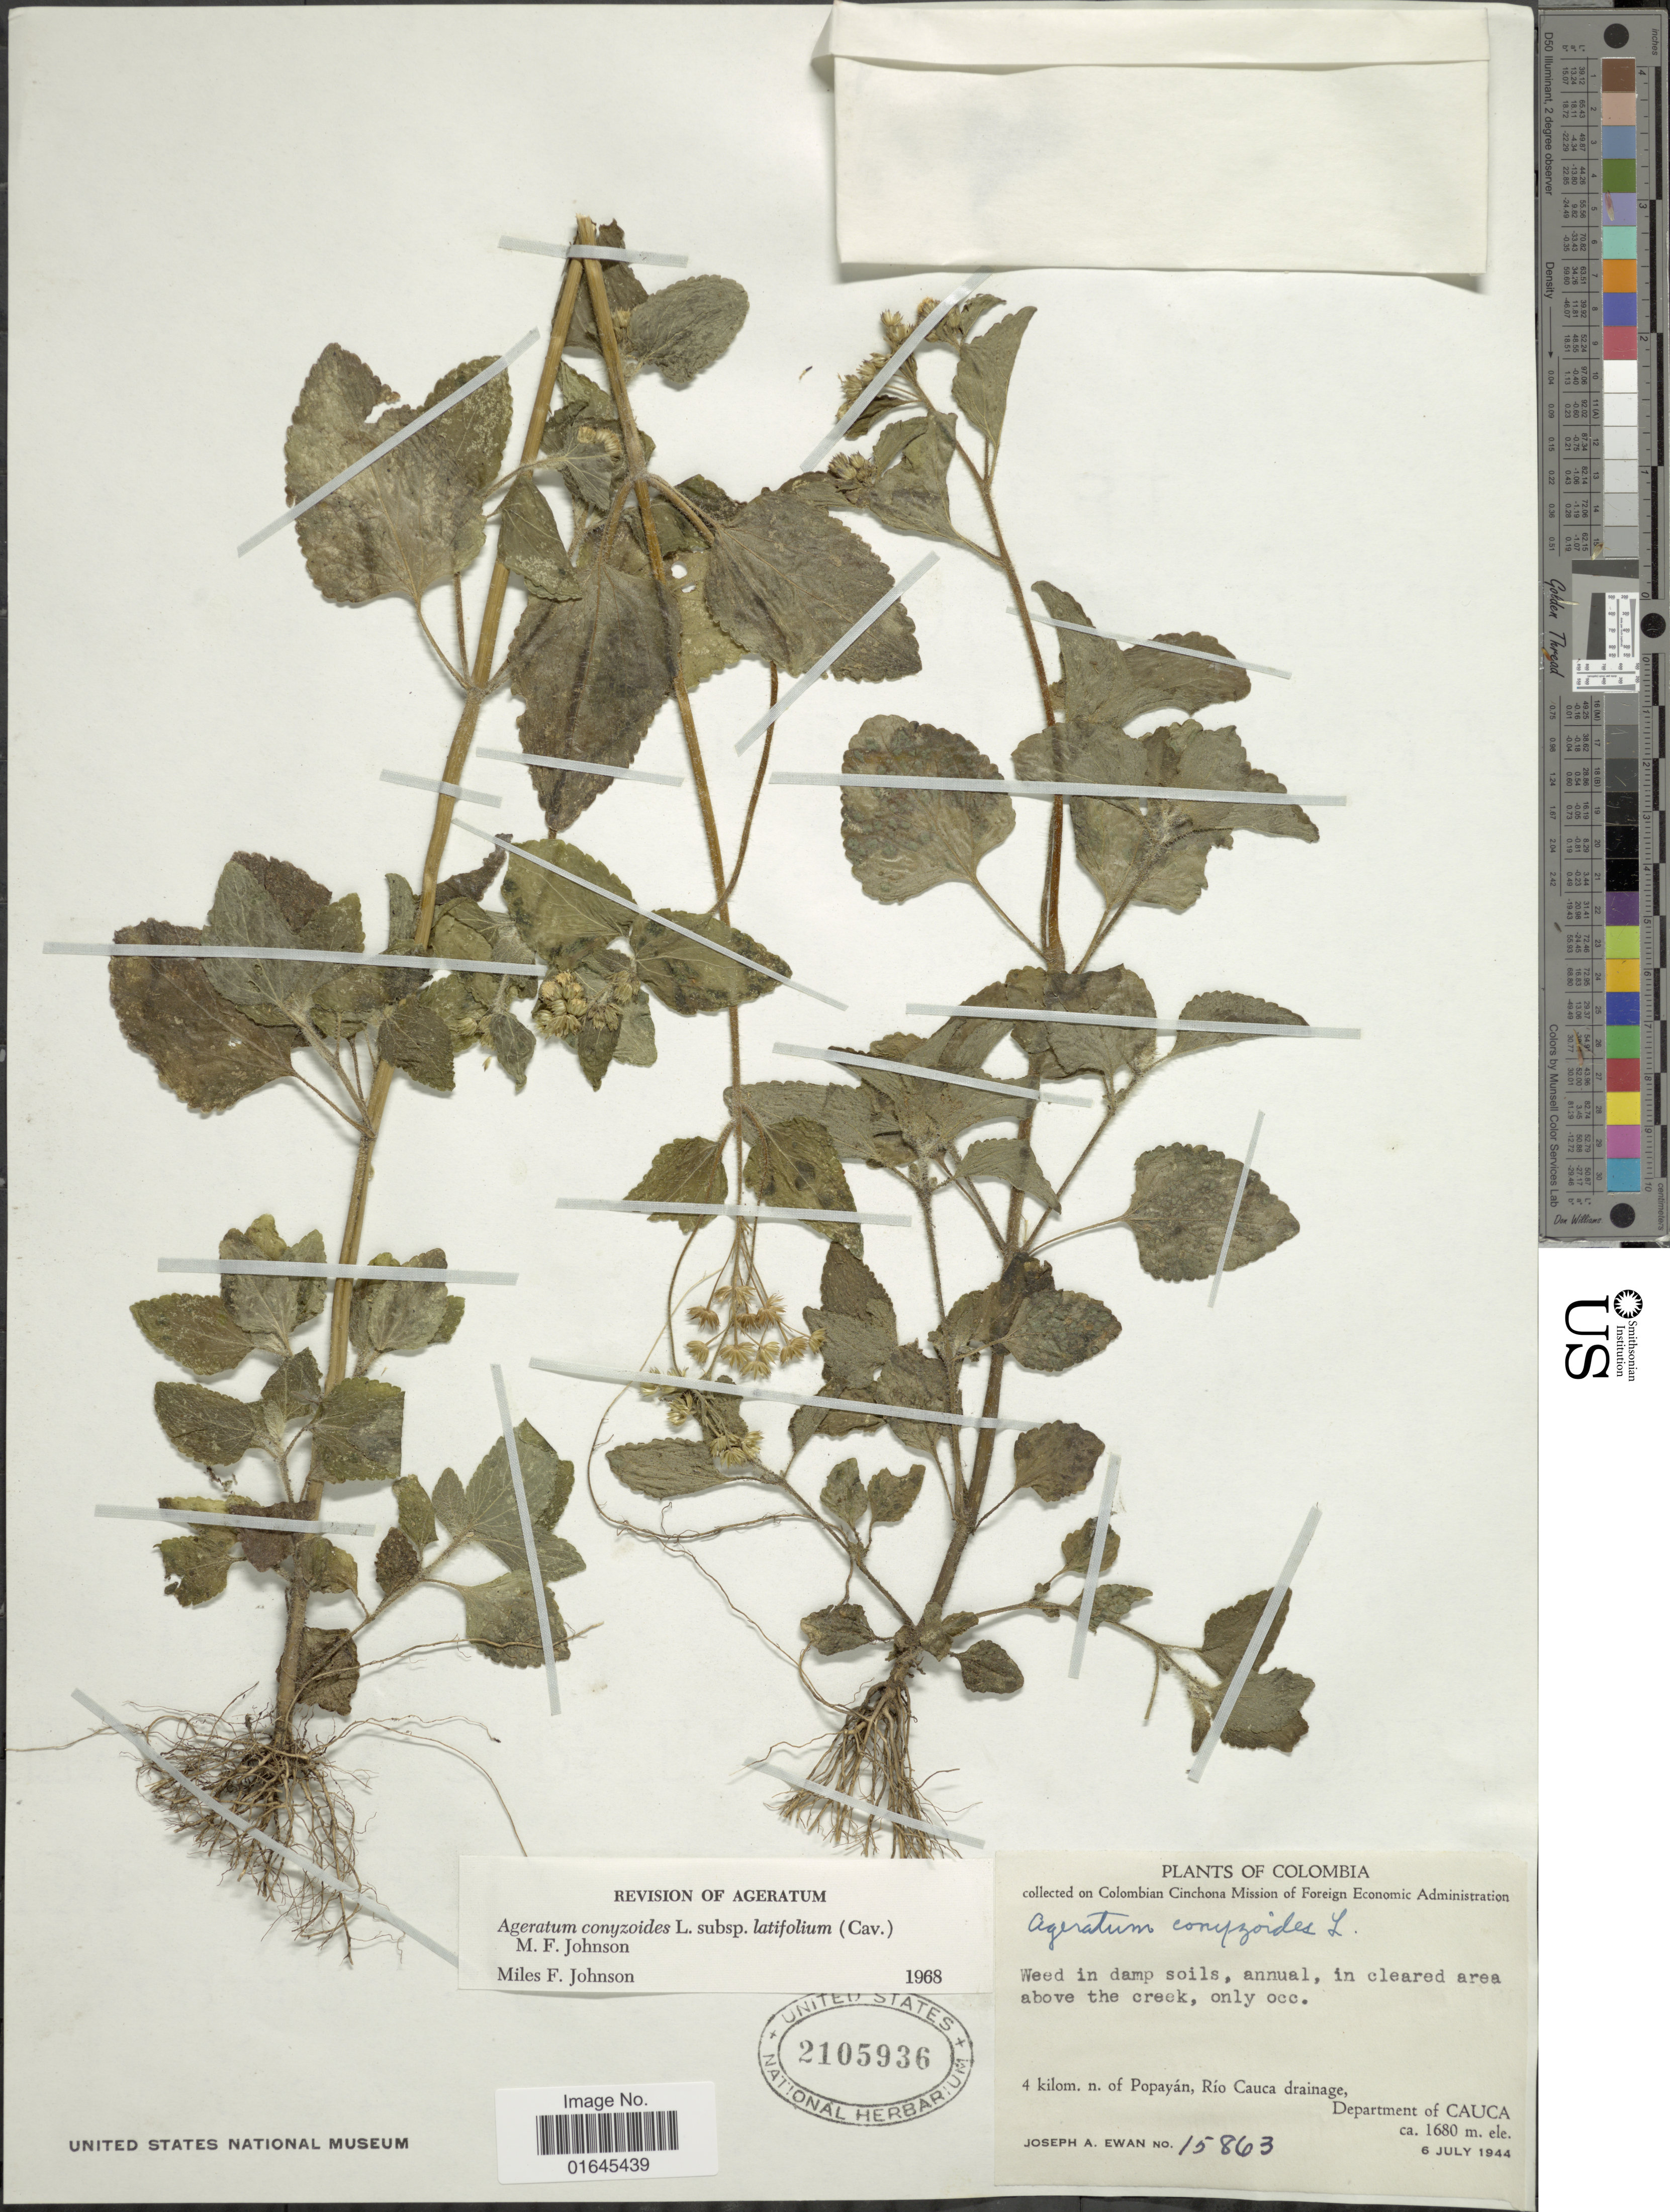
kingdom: Plantae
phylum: Tracheophyta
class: Magnoliopsida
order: Asterales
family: Asteraceae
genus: Ageratum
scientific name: Ageratum conyzoides subsp. latifolium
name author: (Cav.) M.F. Johnson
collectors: J. A. Ewan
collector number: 15863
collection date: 1944-07-06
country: Colombia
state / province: Cauca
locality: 4 kilom. n. of Popayán, Río Cauca drainage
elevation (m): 1680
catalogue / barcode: US 2105936